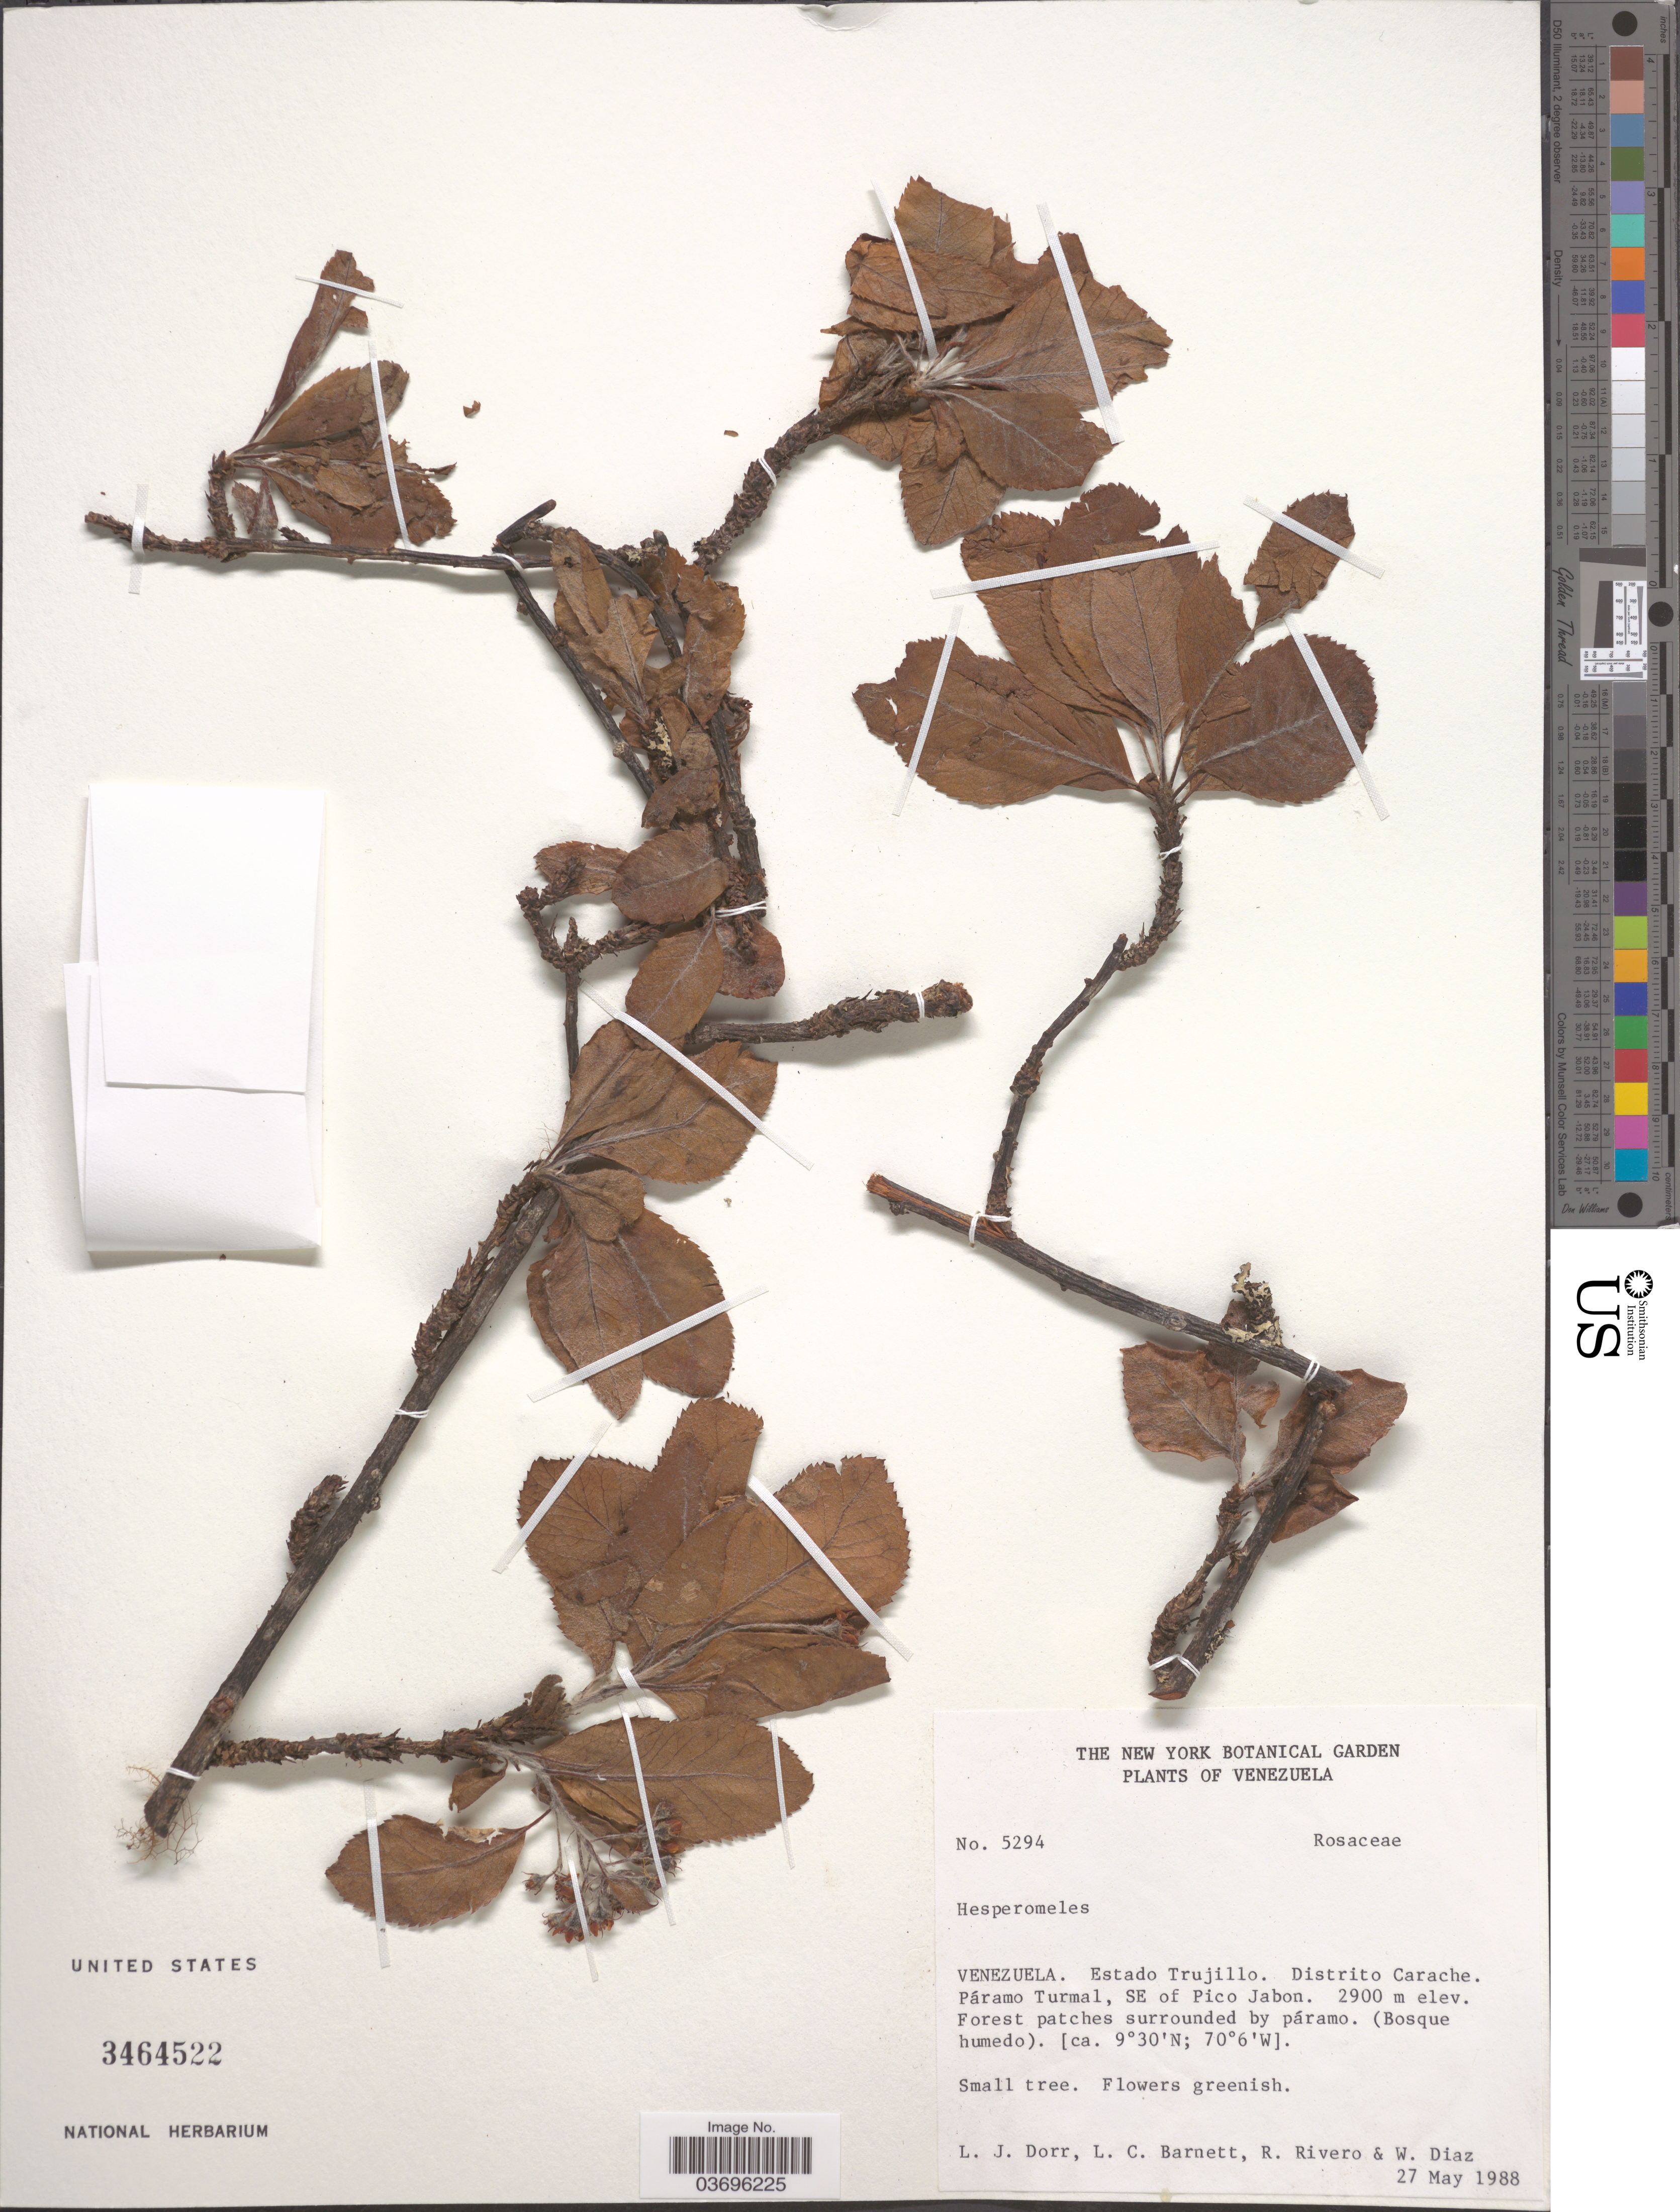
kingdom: Plantae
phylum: Tracheophyta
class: Magnoliopsida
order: Rosales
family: Rosaceae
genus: Hesperomeles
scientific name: Hesperomeles sp.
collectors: L. J. Dorr, L. C. Barnett, R. Rivero & W. Díaz P.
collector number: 5294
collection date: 1988-05-27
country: Venezuela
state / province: Trujillo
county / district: Carache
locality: Páramo Turmal, SE of Pico Jabon.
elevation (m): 2900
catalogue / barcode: US 3464522